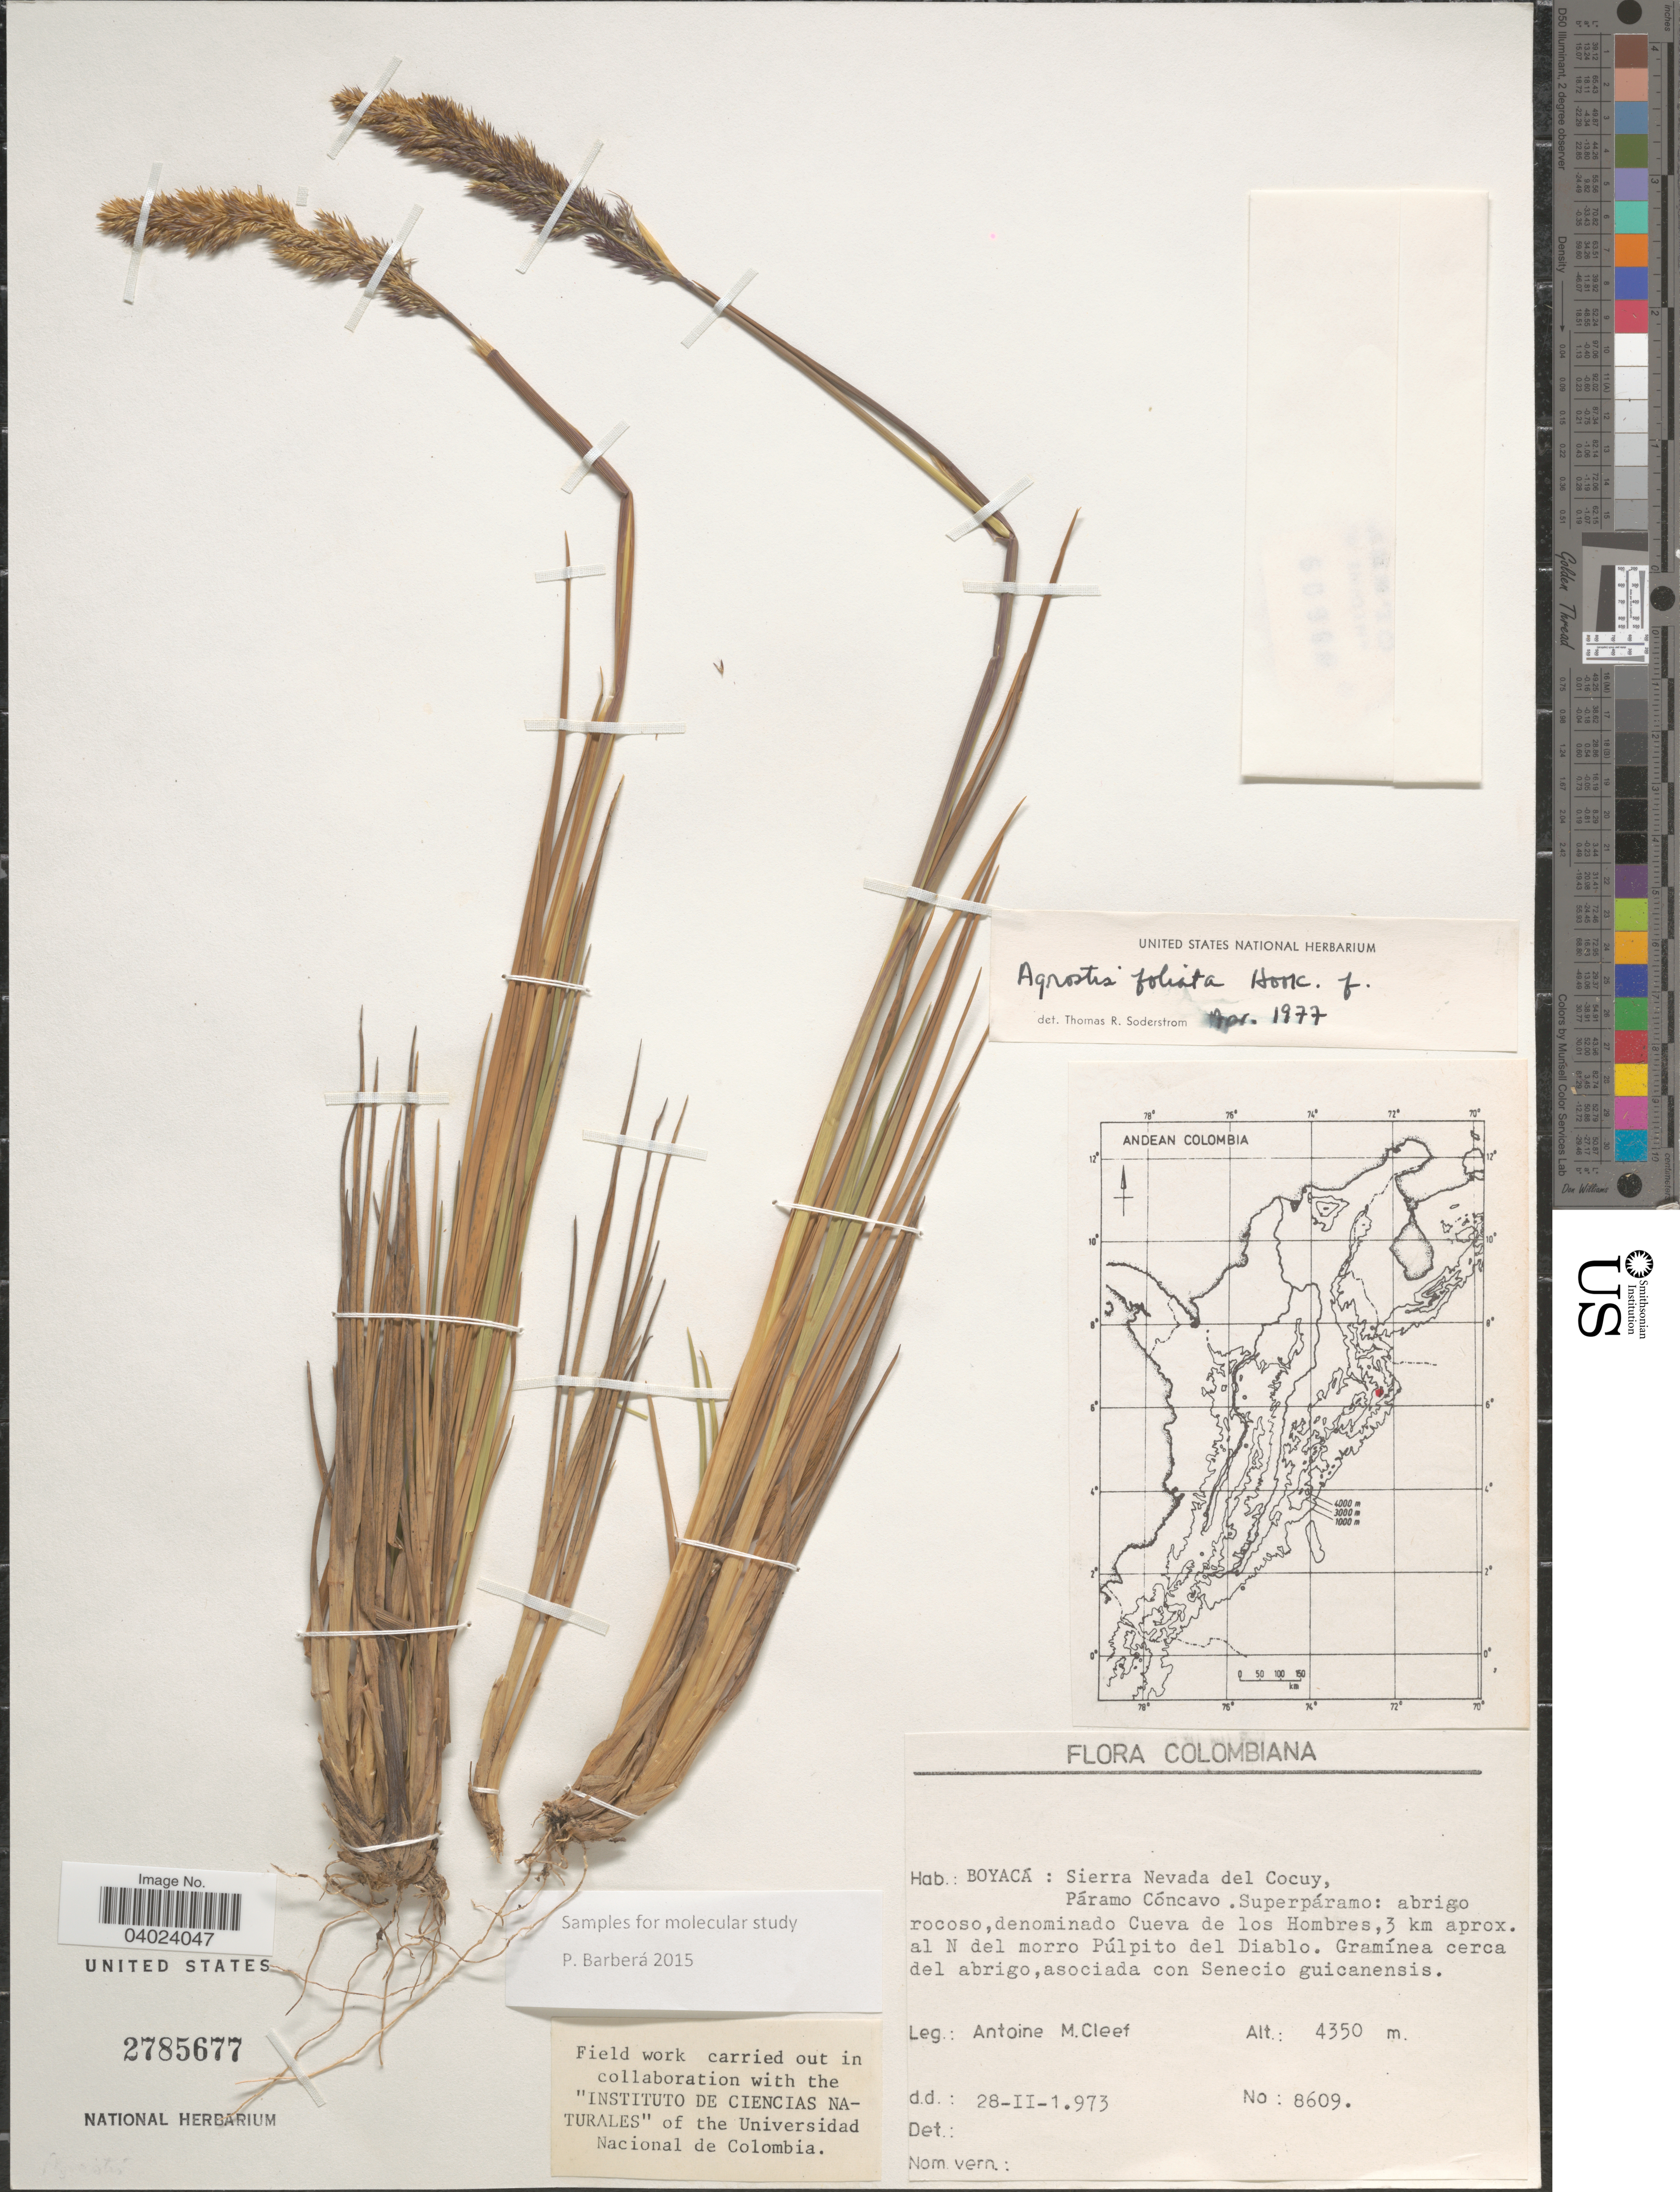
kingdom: Plantae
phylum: Tracheophyta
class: Liliopsida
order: Poales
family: Poaceae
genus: Agrostis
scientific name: Agrostis foliata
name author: Hook. f.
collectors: A. M. Cleef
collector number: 8609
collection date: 1973-02-28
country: Colombia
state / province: Boyacá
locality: Sierra Nevada del Cocuy, Páramo Cóncavo. Superpáramo: abrigo rocoso, denominado Cueva de los Hombres, 3 km. aprox. al N del morro Púlpito del Diablo.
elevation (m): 4350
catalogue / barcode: US 2785677